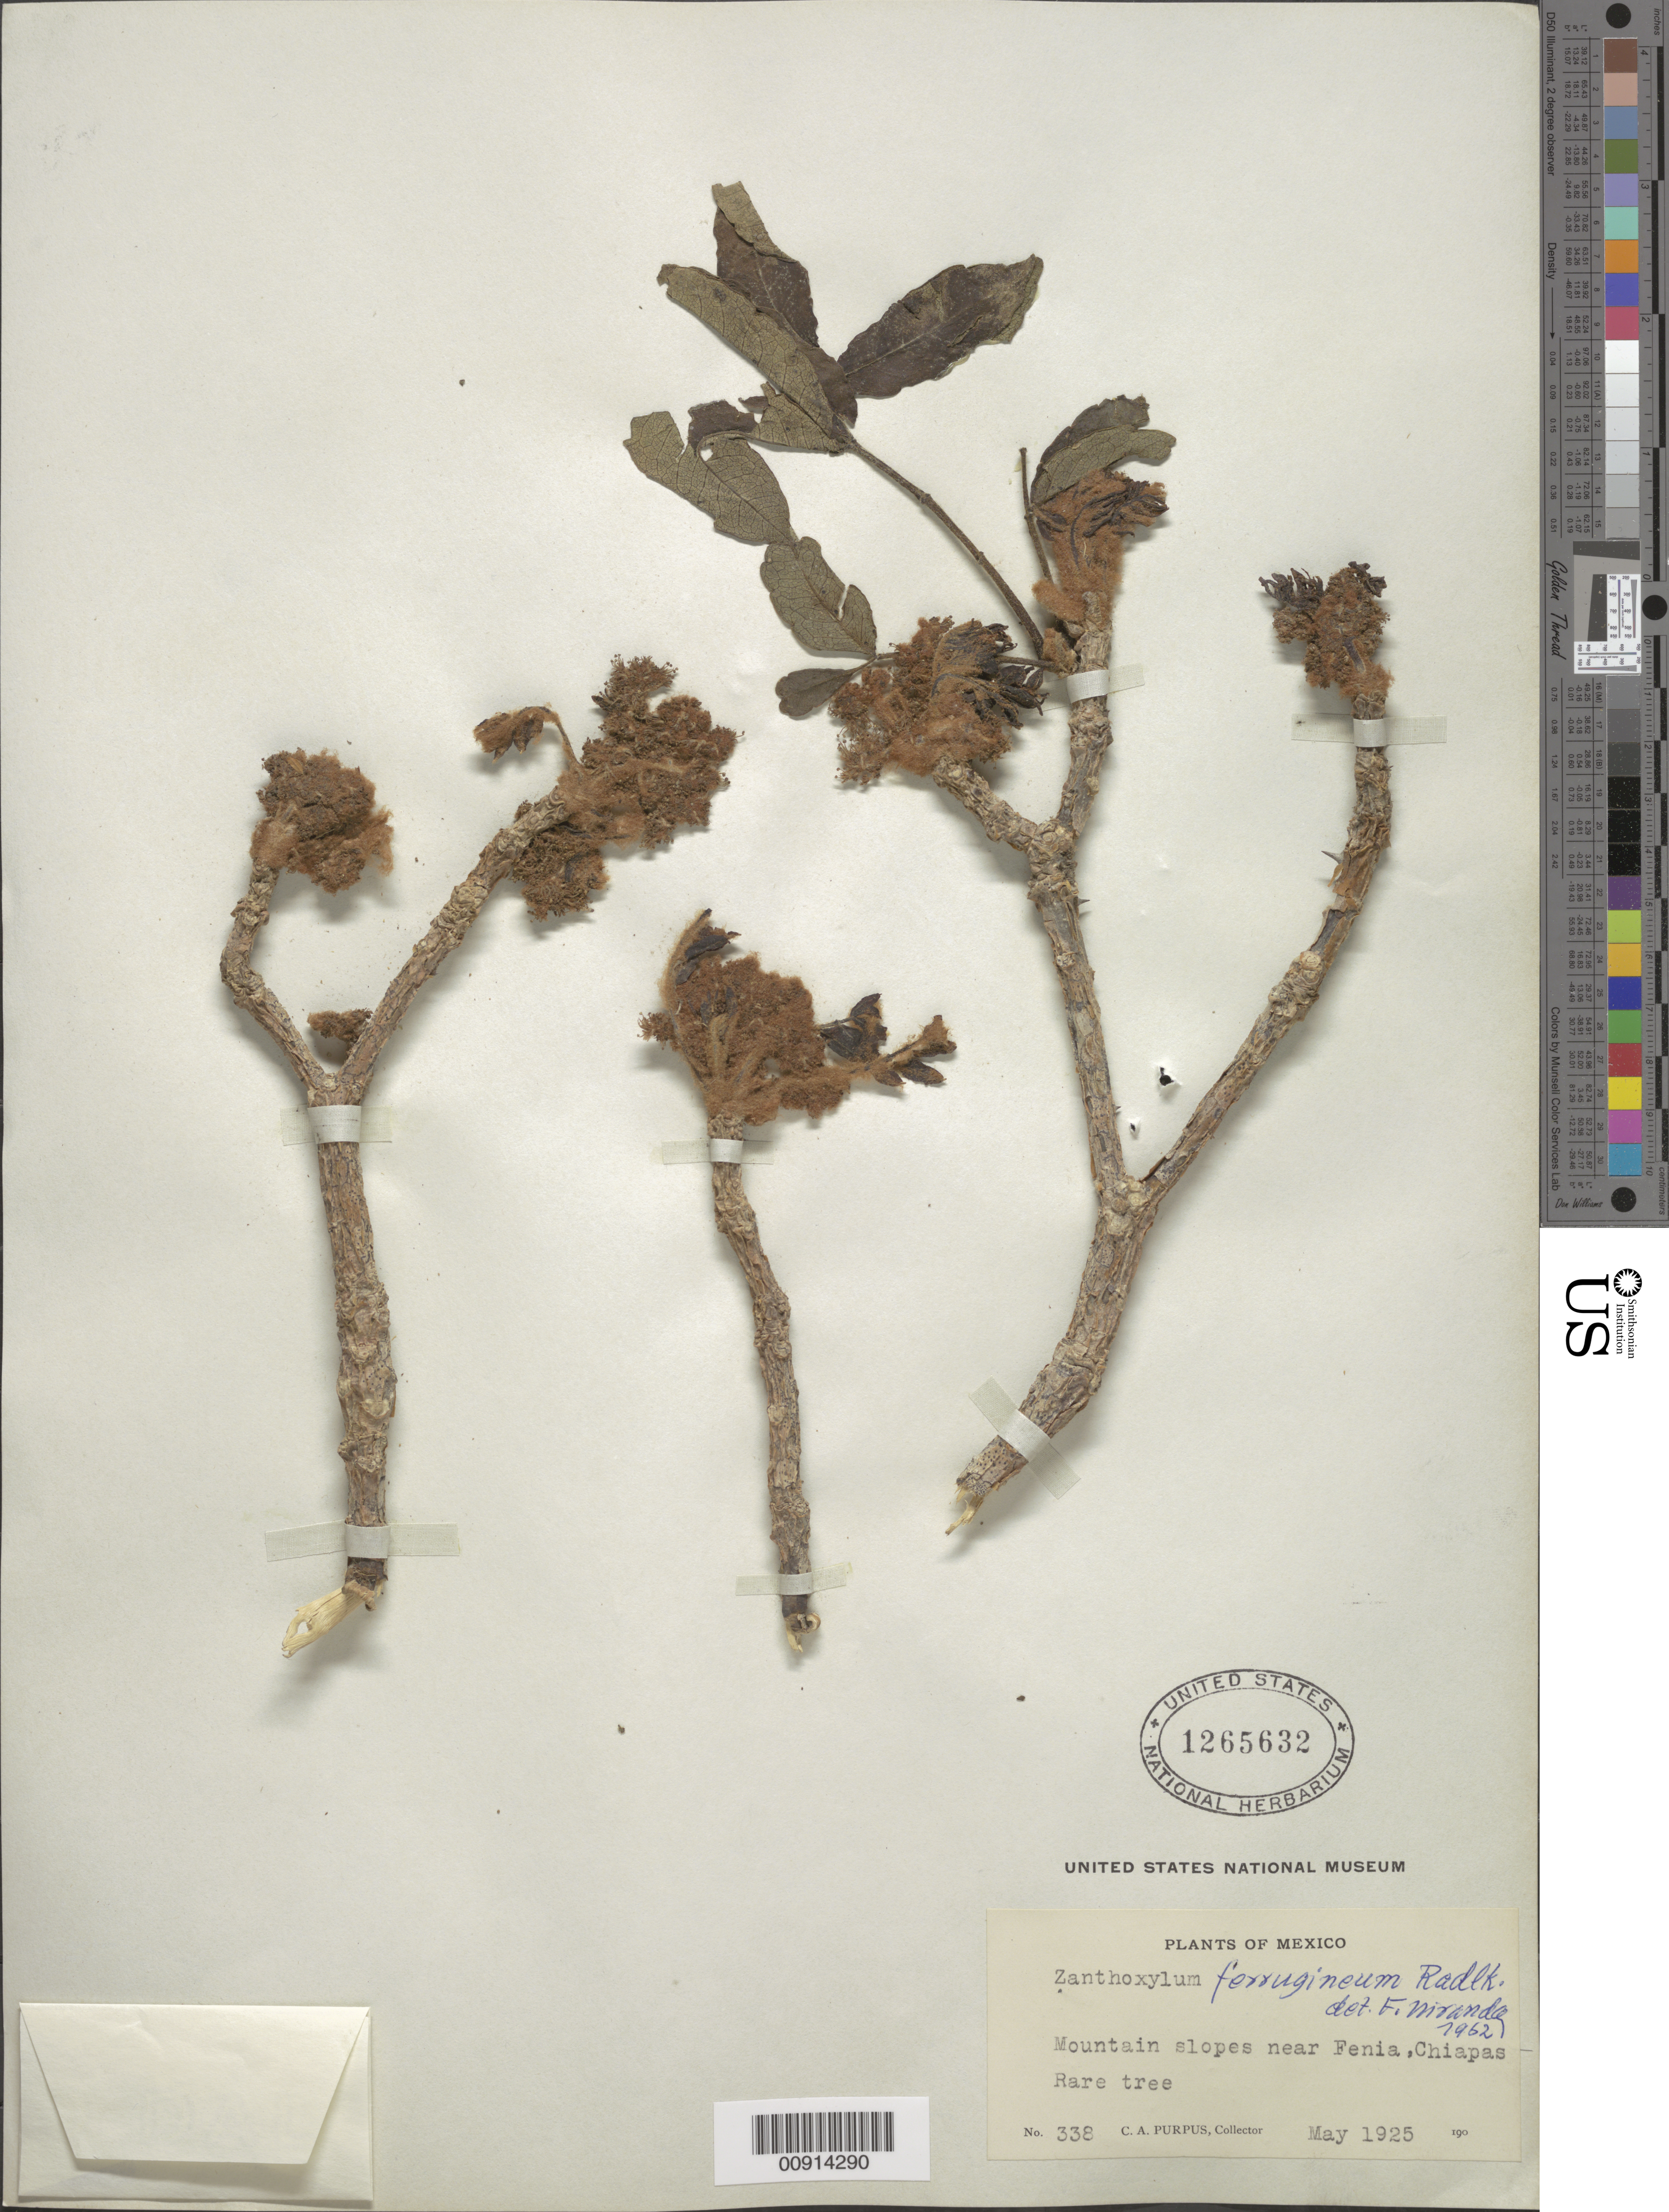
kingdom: Plantae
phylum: Tracheophyta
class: Magnoliopsida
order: Sapindales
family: Rutaceae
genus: Zanthoxylum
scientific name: Zanthoxylum ferrugineum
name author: Radlk.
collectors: C. A. Purpus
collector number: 338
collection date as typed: May 1925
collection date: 1925-05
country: Mexico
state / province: Chiapas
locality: Near Fenia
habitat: Moountain slopes.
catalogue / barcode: US 1265632